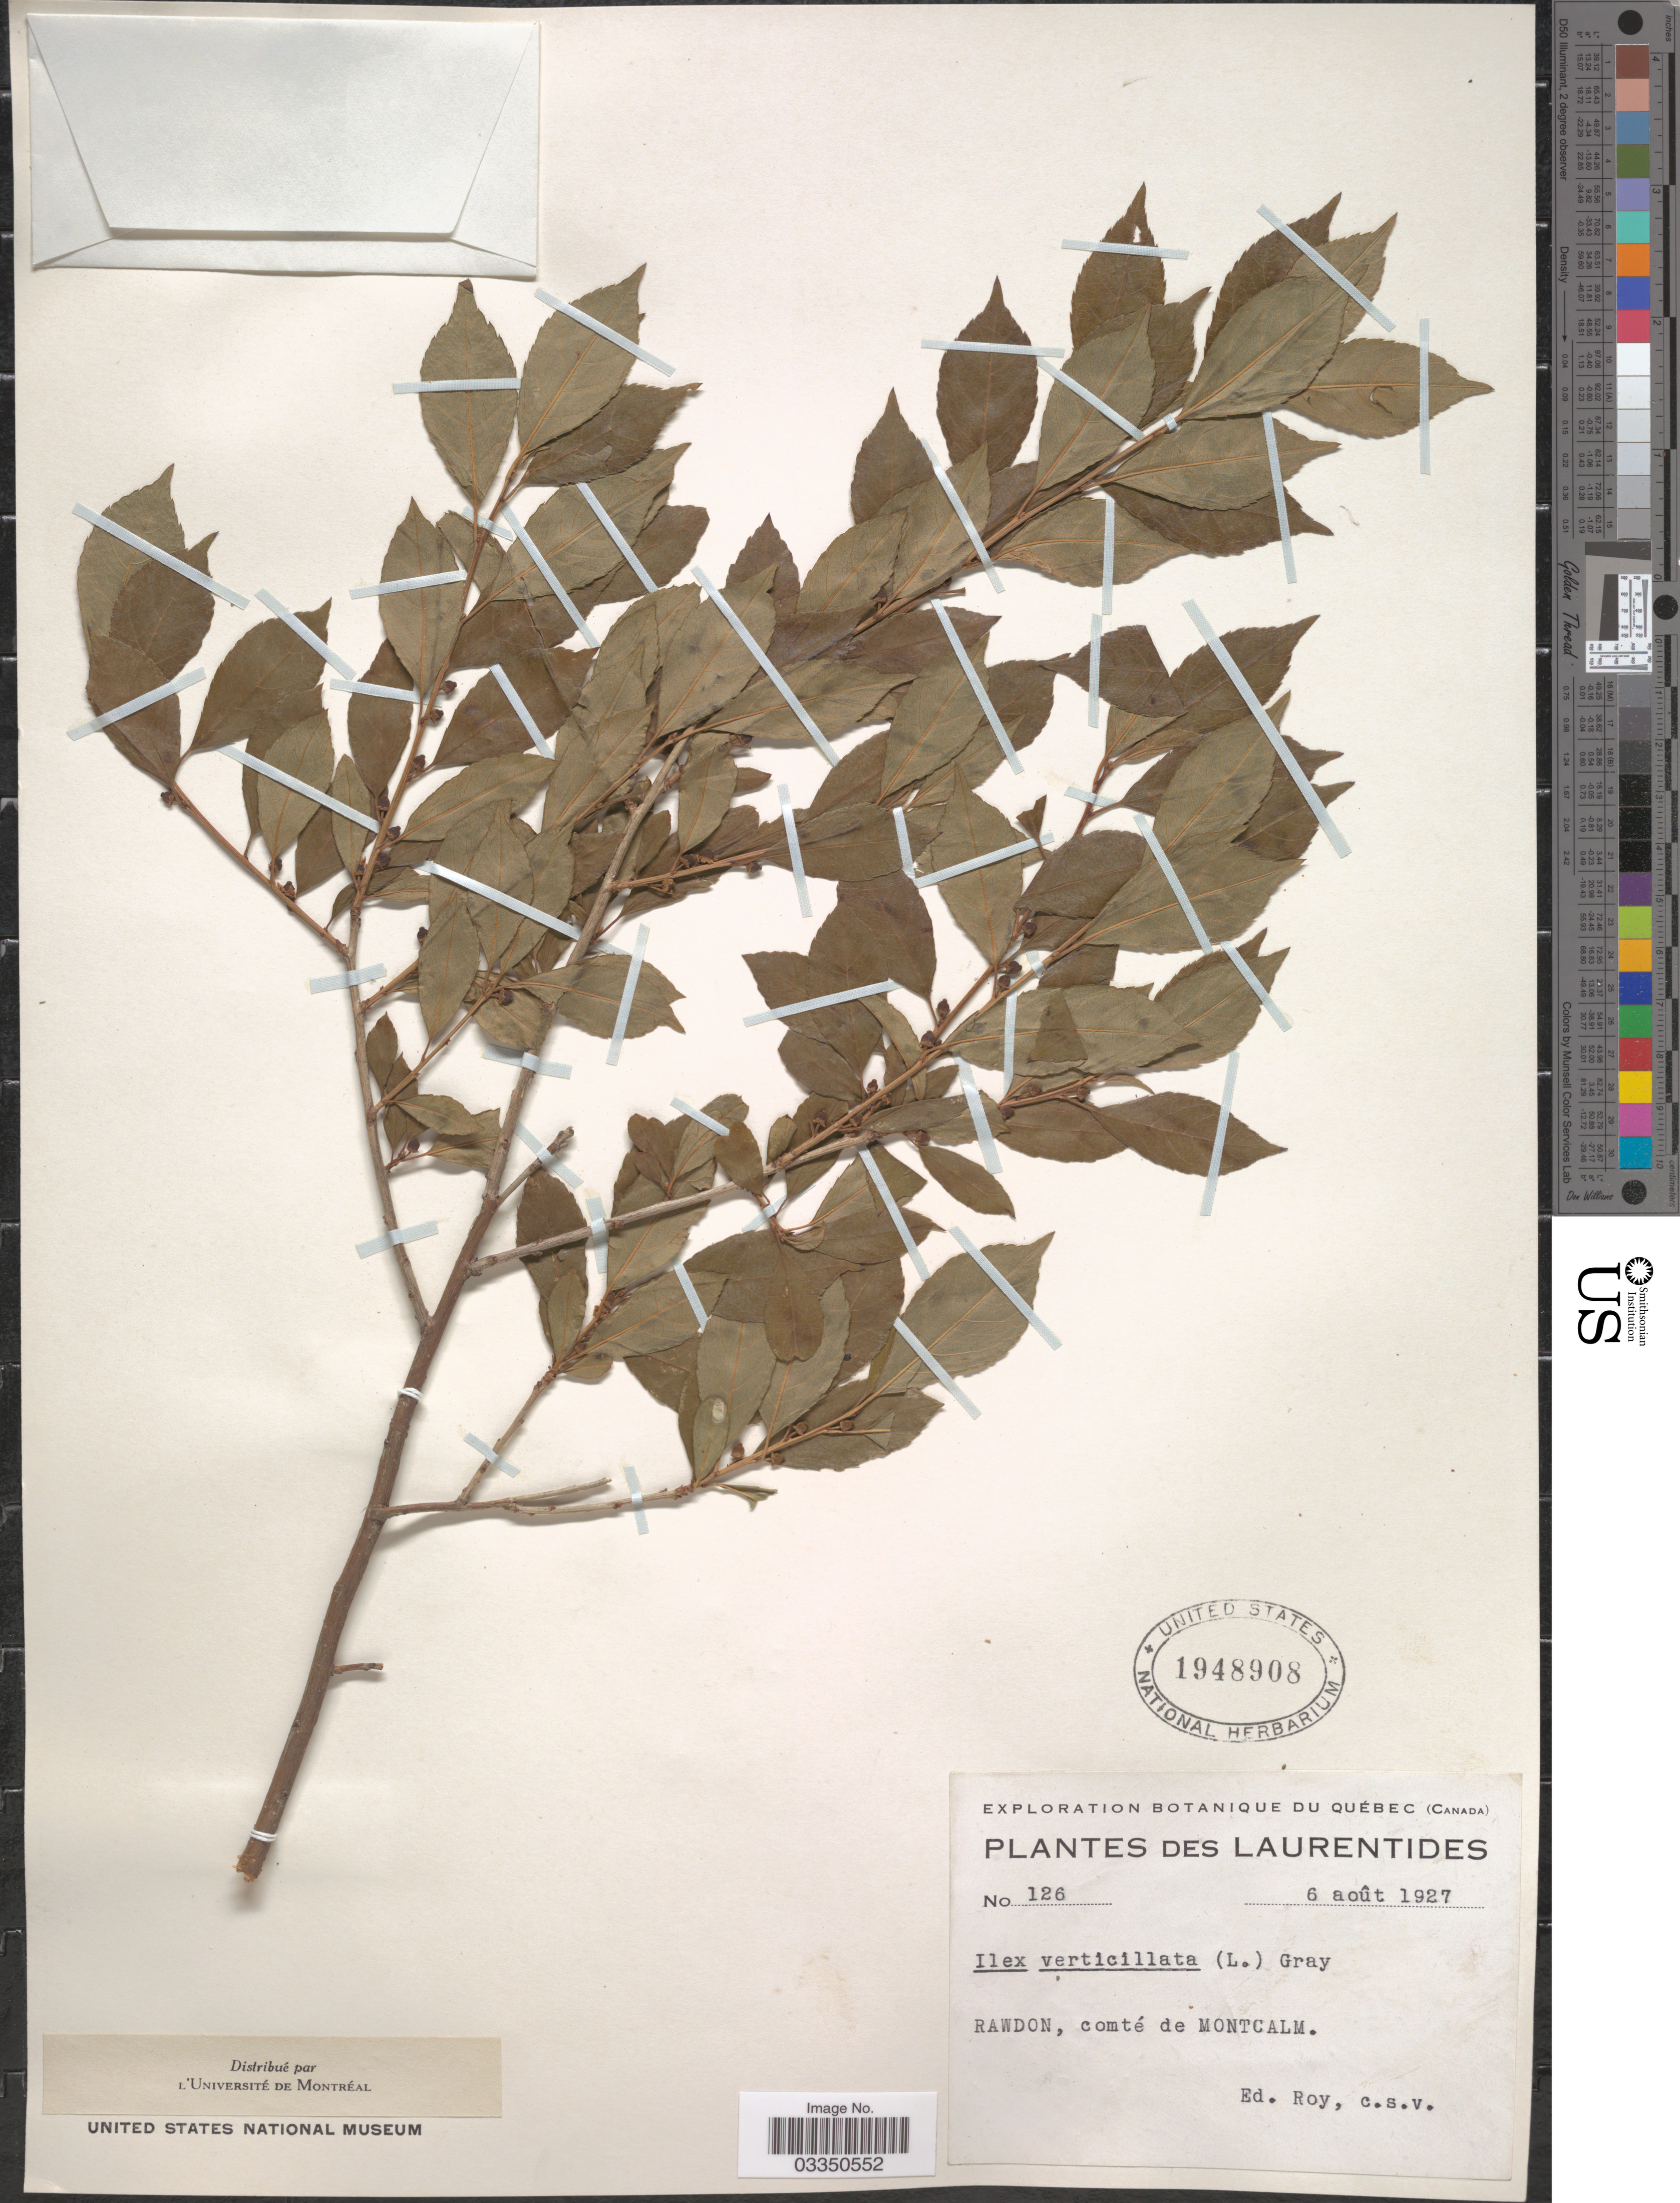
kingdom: Plantae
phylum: Tracheophyta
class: Magnoliopsida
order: Aquifoliales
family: Aquifoliaceae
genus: Ilex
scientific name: Ilex verticillata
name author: (L.) A. Gray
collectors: E. Roy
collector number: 126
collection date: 1927-08-06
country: Canada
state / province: Quebec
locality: Laurentides. Rawdon, comté de Montcalm.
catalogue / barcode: US 1948908